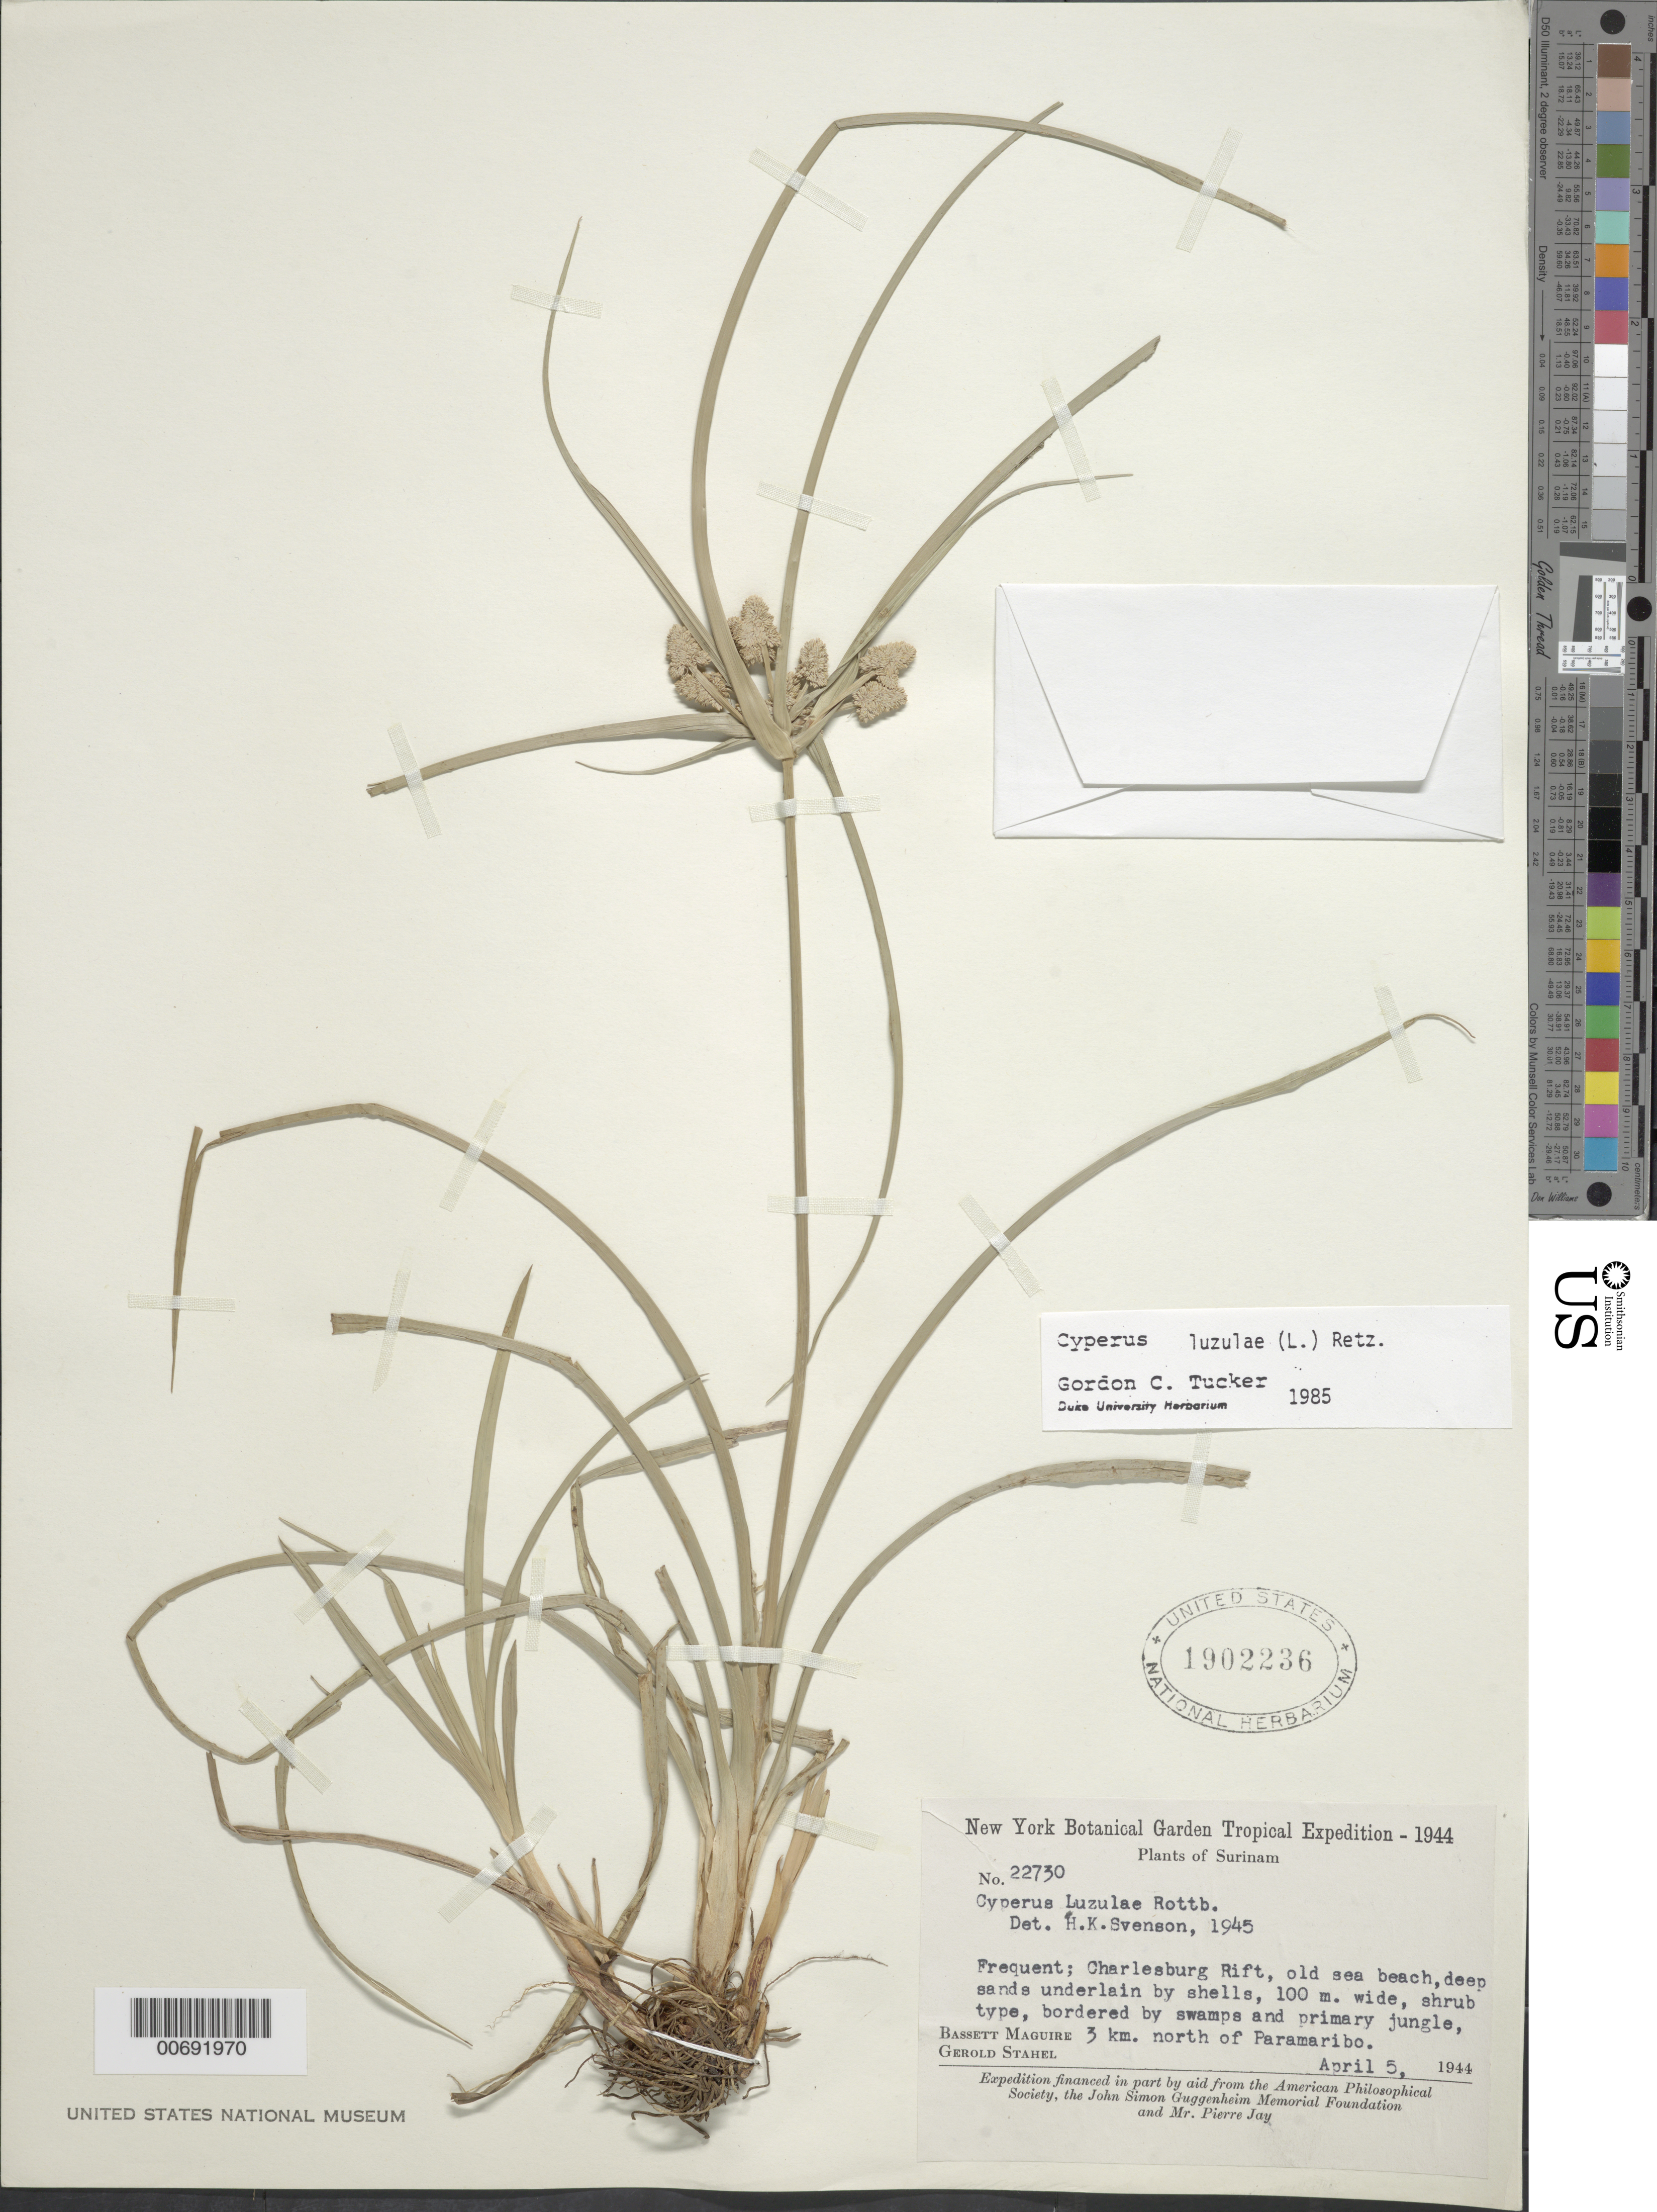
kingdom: Plantae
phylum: Tracheophyta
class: Liliopsida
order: Poales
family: Cyperaceae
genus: Cyperus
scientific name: Cyperus luzulae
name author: (L.) Rottb. ex Retz.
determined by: Tucker, G. C.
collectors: B. Maguire & G. Stahel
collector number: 22730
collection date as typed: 5-Apr-44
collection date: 1944-04-05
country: Suriname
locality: Paramaribo, 3 km N of, Charlesburg Rift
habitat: Old sea beach; deep sands underlain by shells, 100 km. wide; shrub type bordered by swamps & primary jungle;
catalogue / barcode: US 1902236